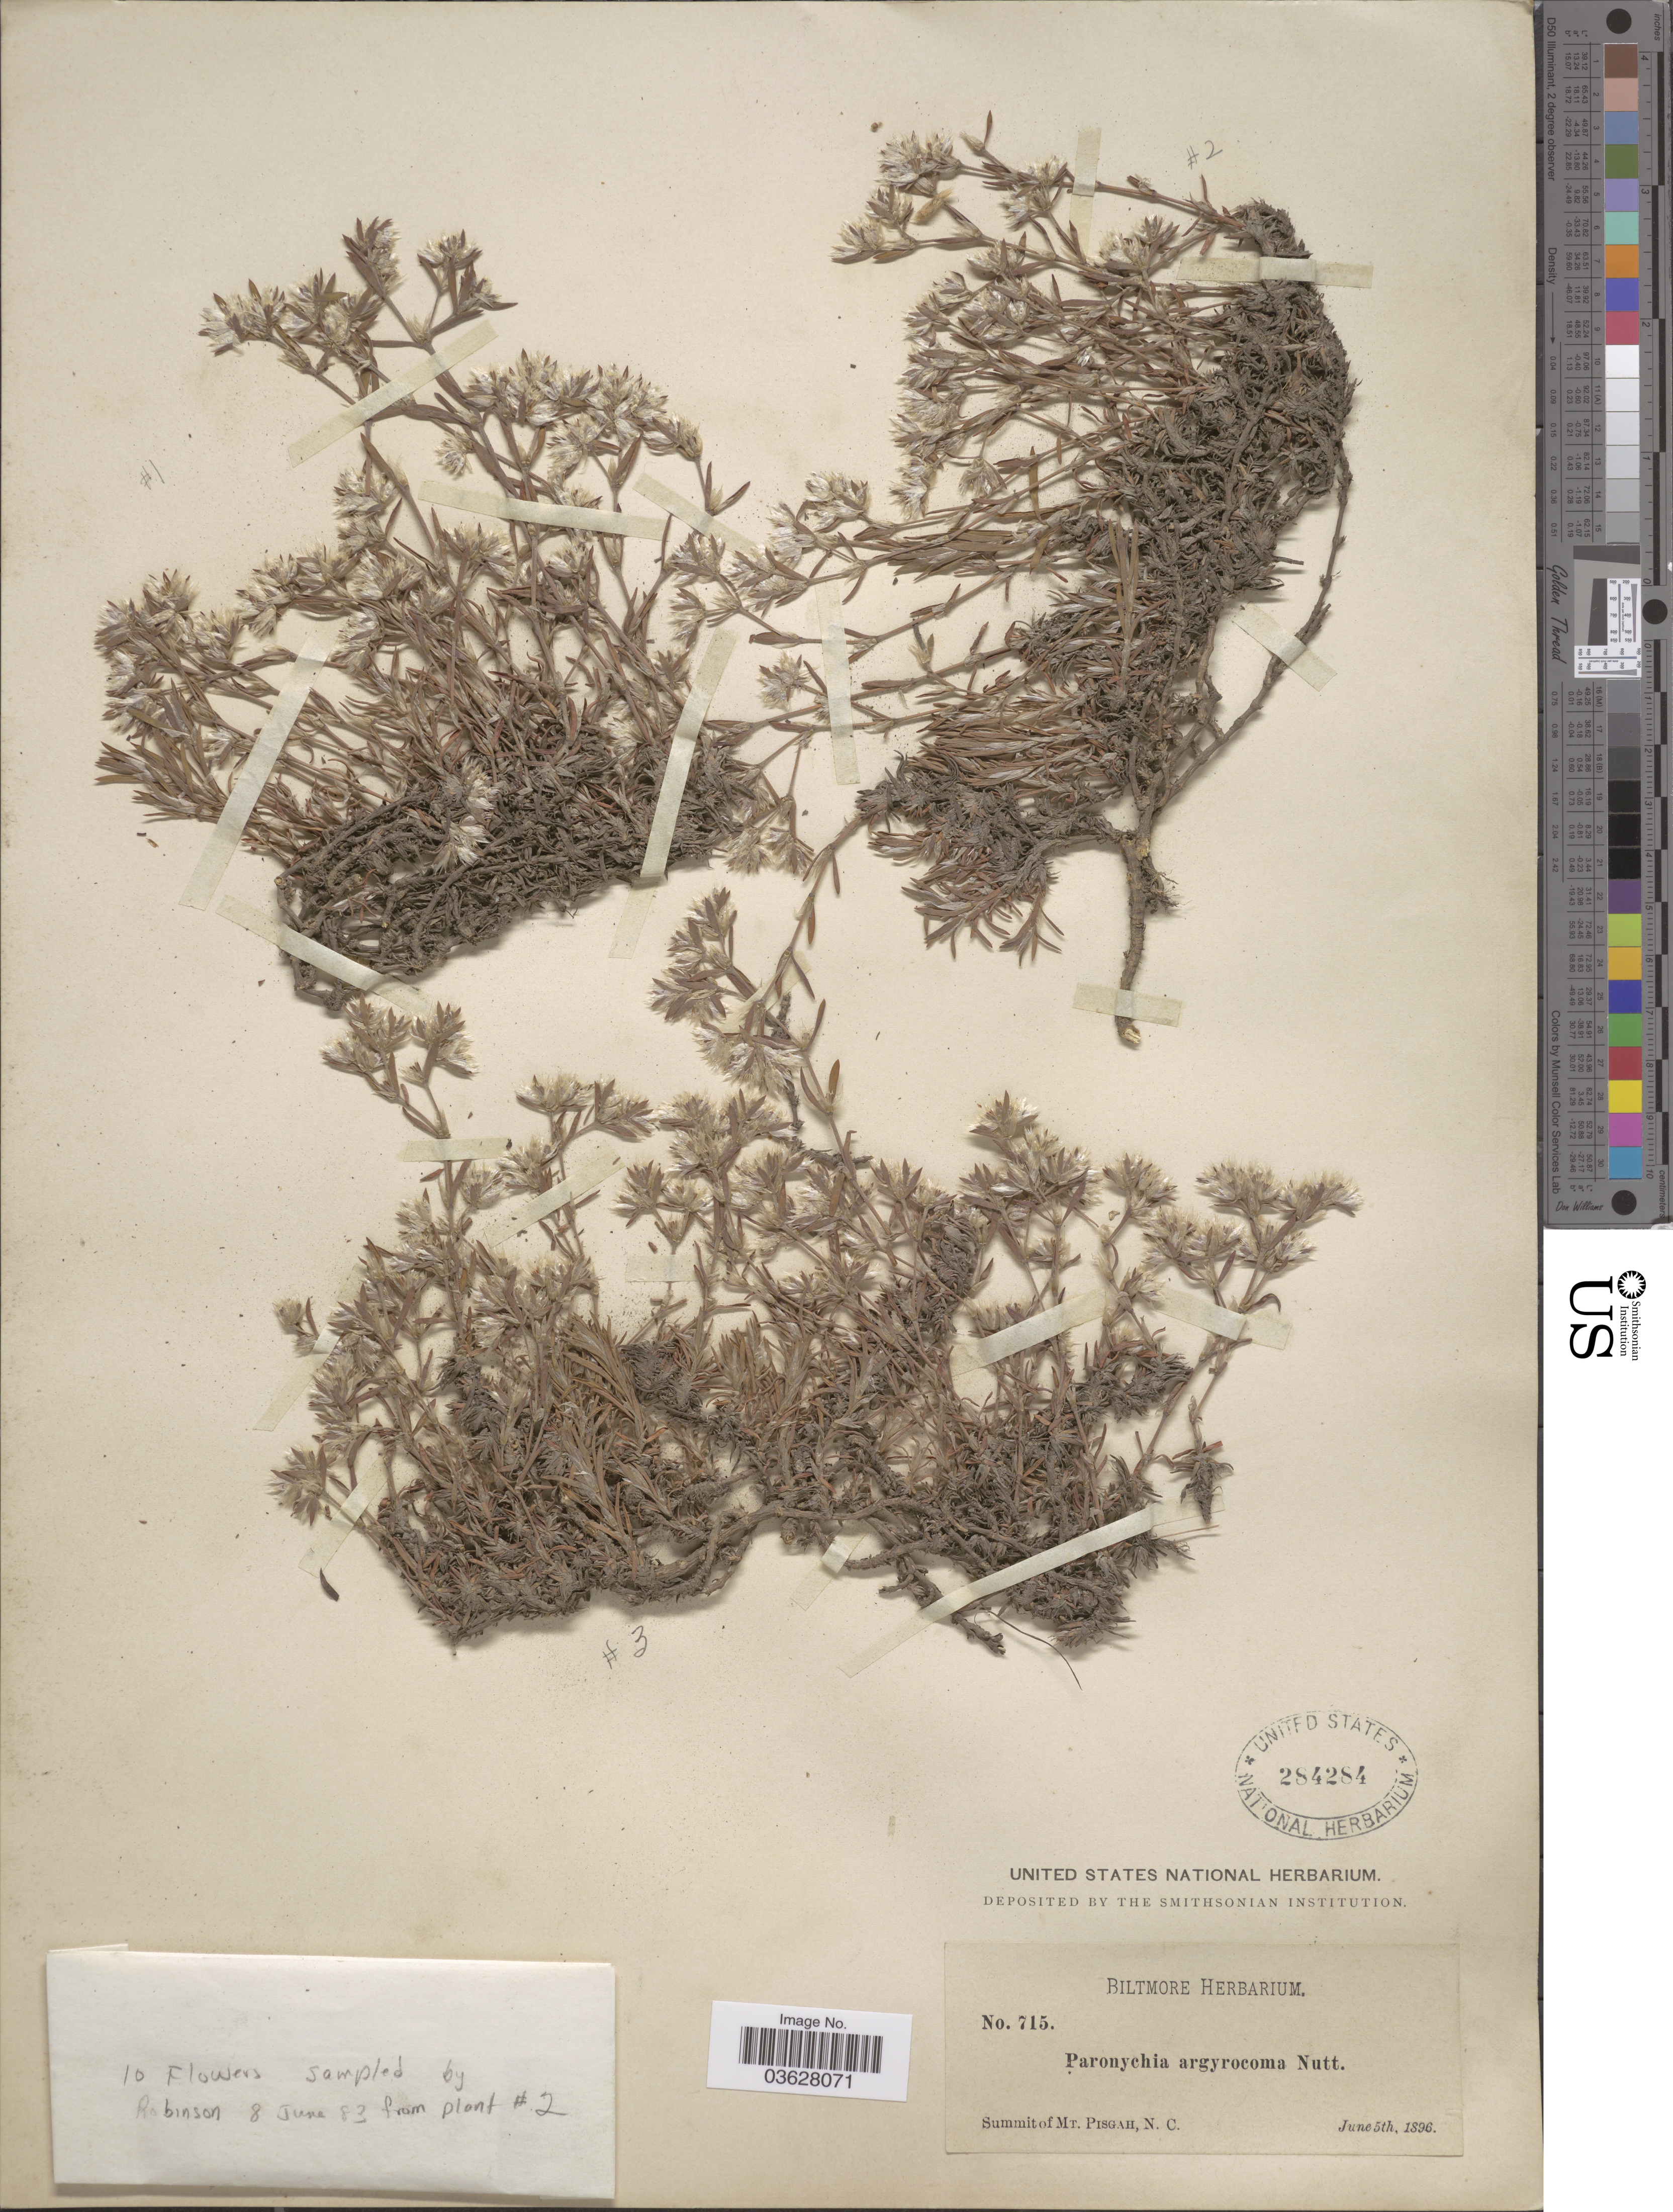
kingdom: Plantae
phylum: Tracheophyta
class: Magnoliopsida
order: Caryophyllales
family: Caryophyllaceae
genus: Paronychia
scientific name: Paronychia argyrocoma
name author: (Michx.) Nutt.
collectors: ex herb. Biltmore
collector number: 715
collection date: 1896-06-05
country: United States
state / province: North Carolina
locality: Summit of Mt. Pisgah.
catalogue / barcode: US 284284